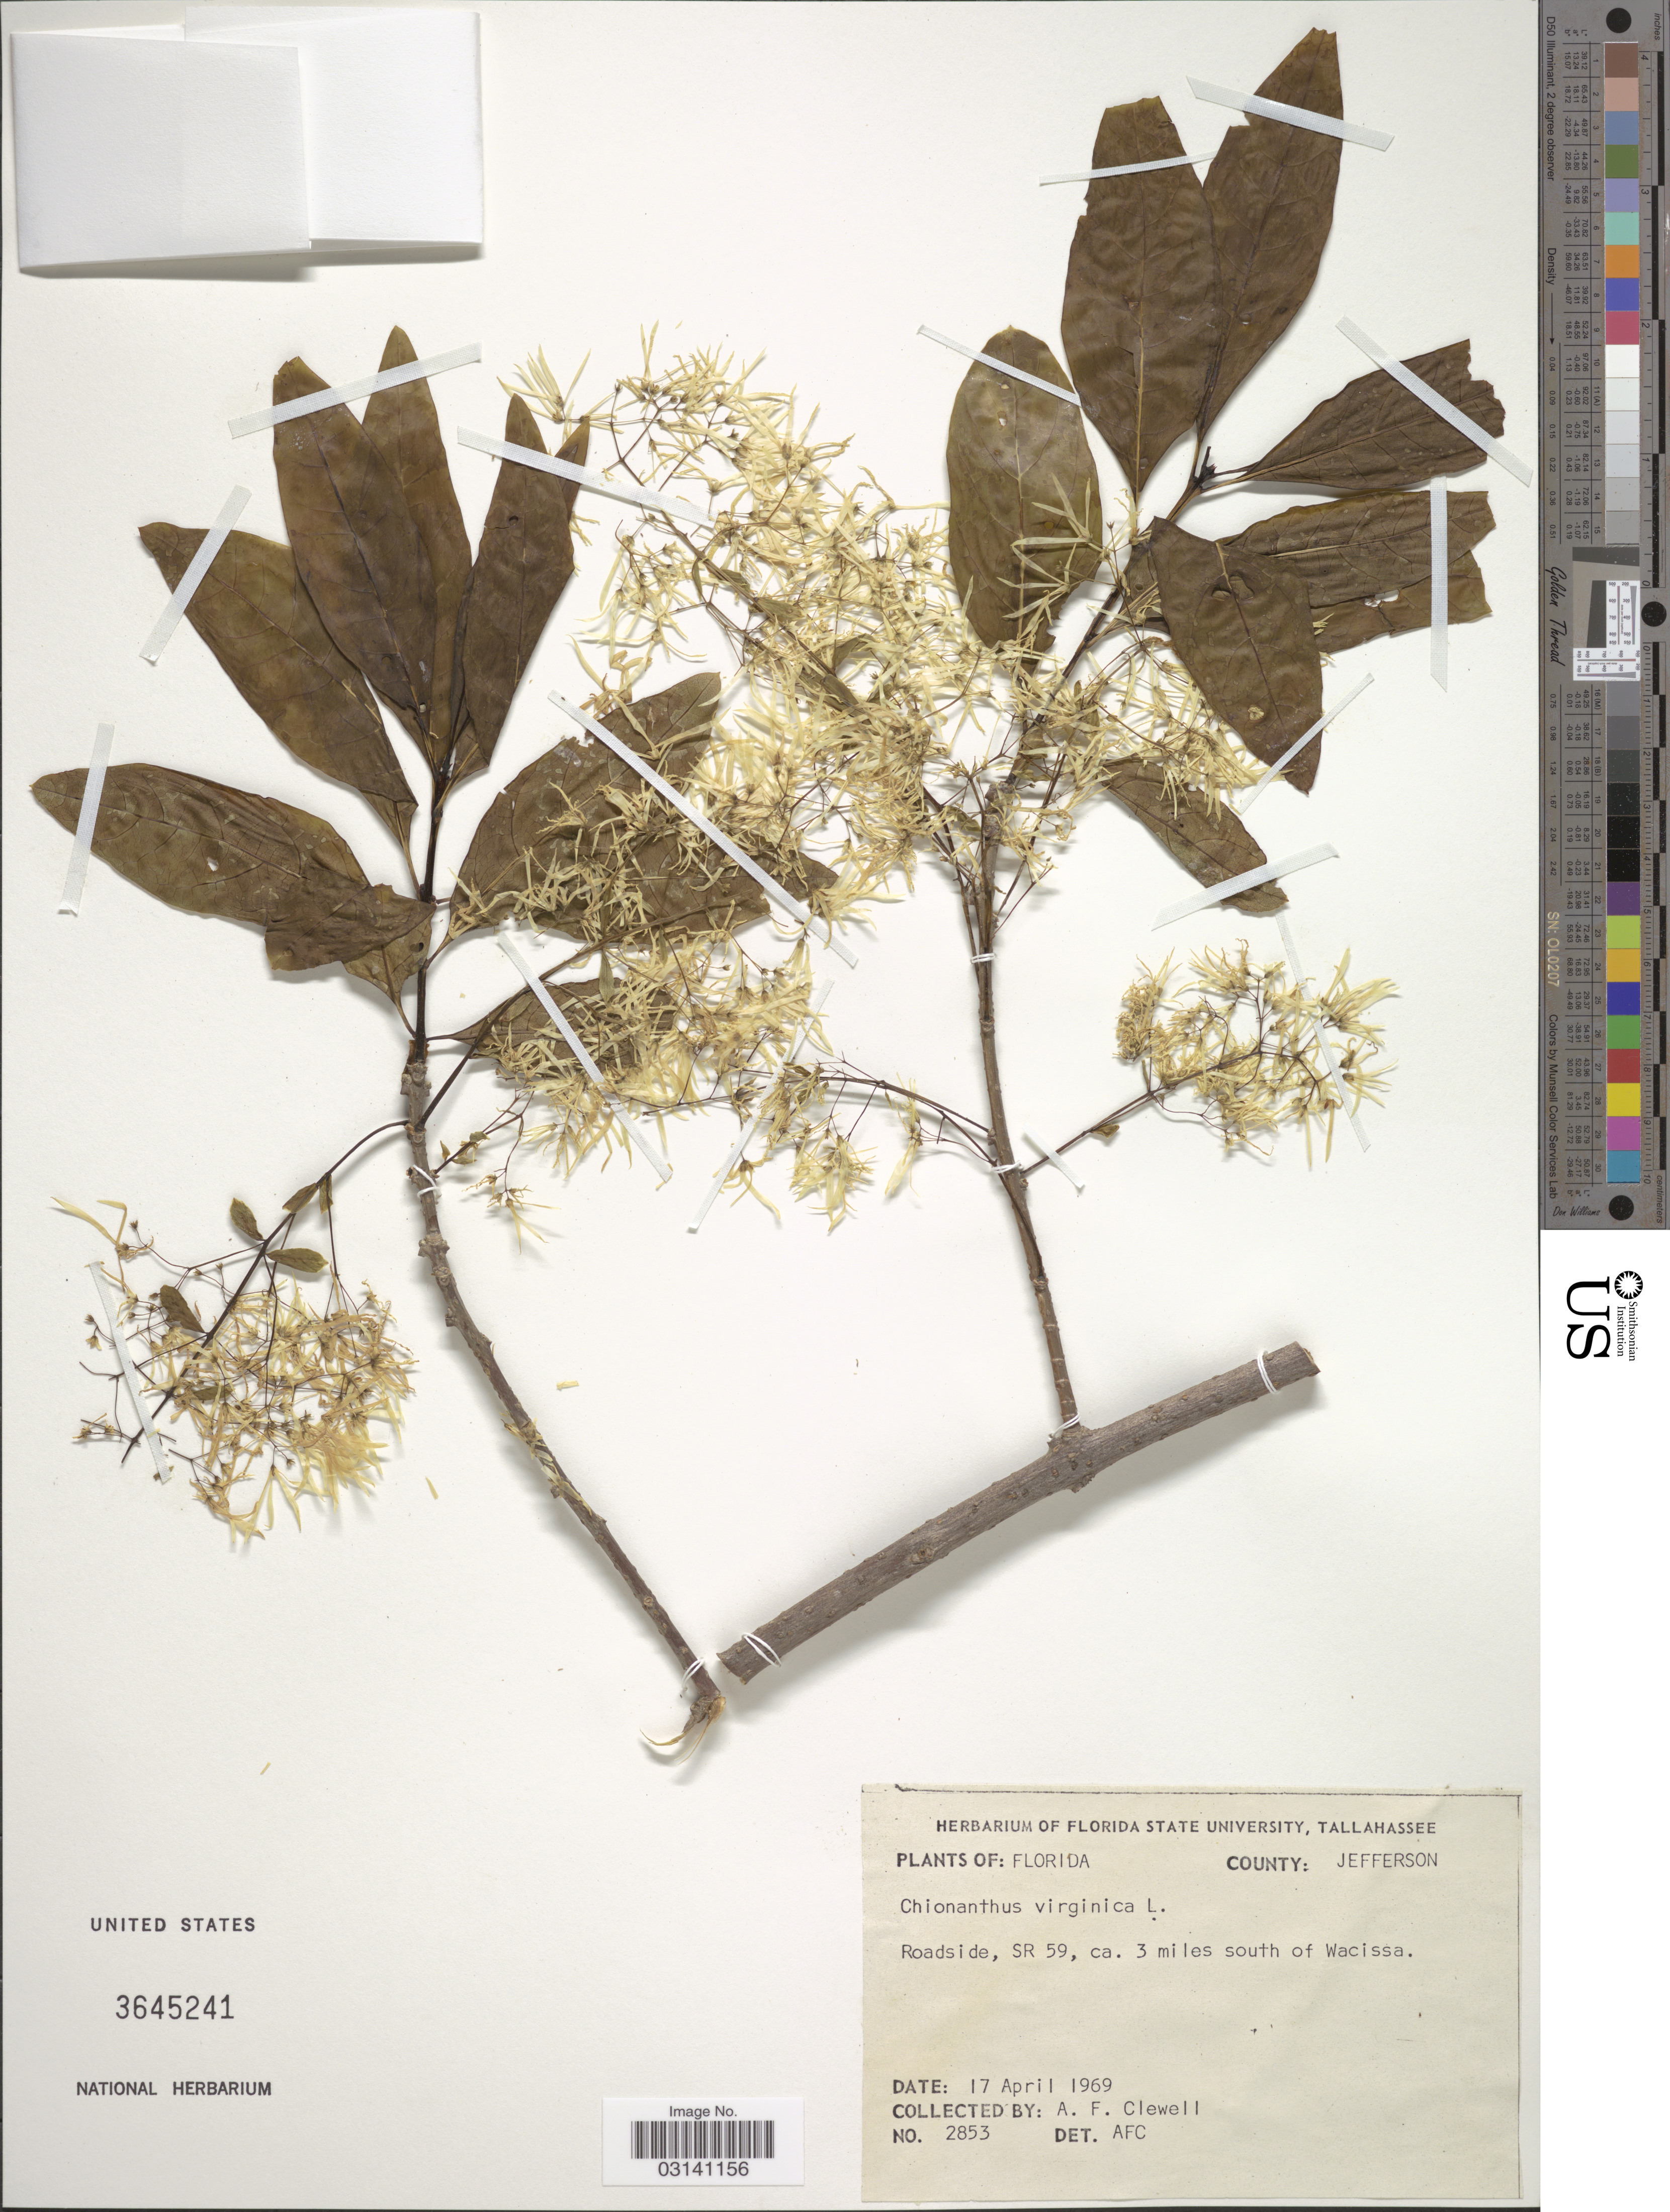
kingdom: Plantae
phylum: Tracheophyta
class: Magnoliopsida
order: Lamiales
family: Oleaceae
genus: Chionanthus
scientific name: Chionanthus virginicus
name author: L.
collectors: A. Clewell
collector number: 2853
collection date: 1969-04-17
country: United States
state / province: Florida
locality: County: Jefferson. Roadside, SR 59, ca. 3 miles south of Wacissa.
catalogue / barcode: US 3645241